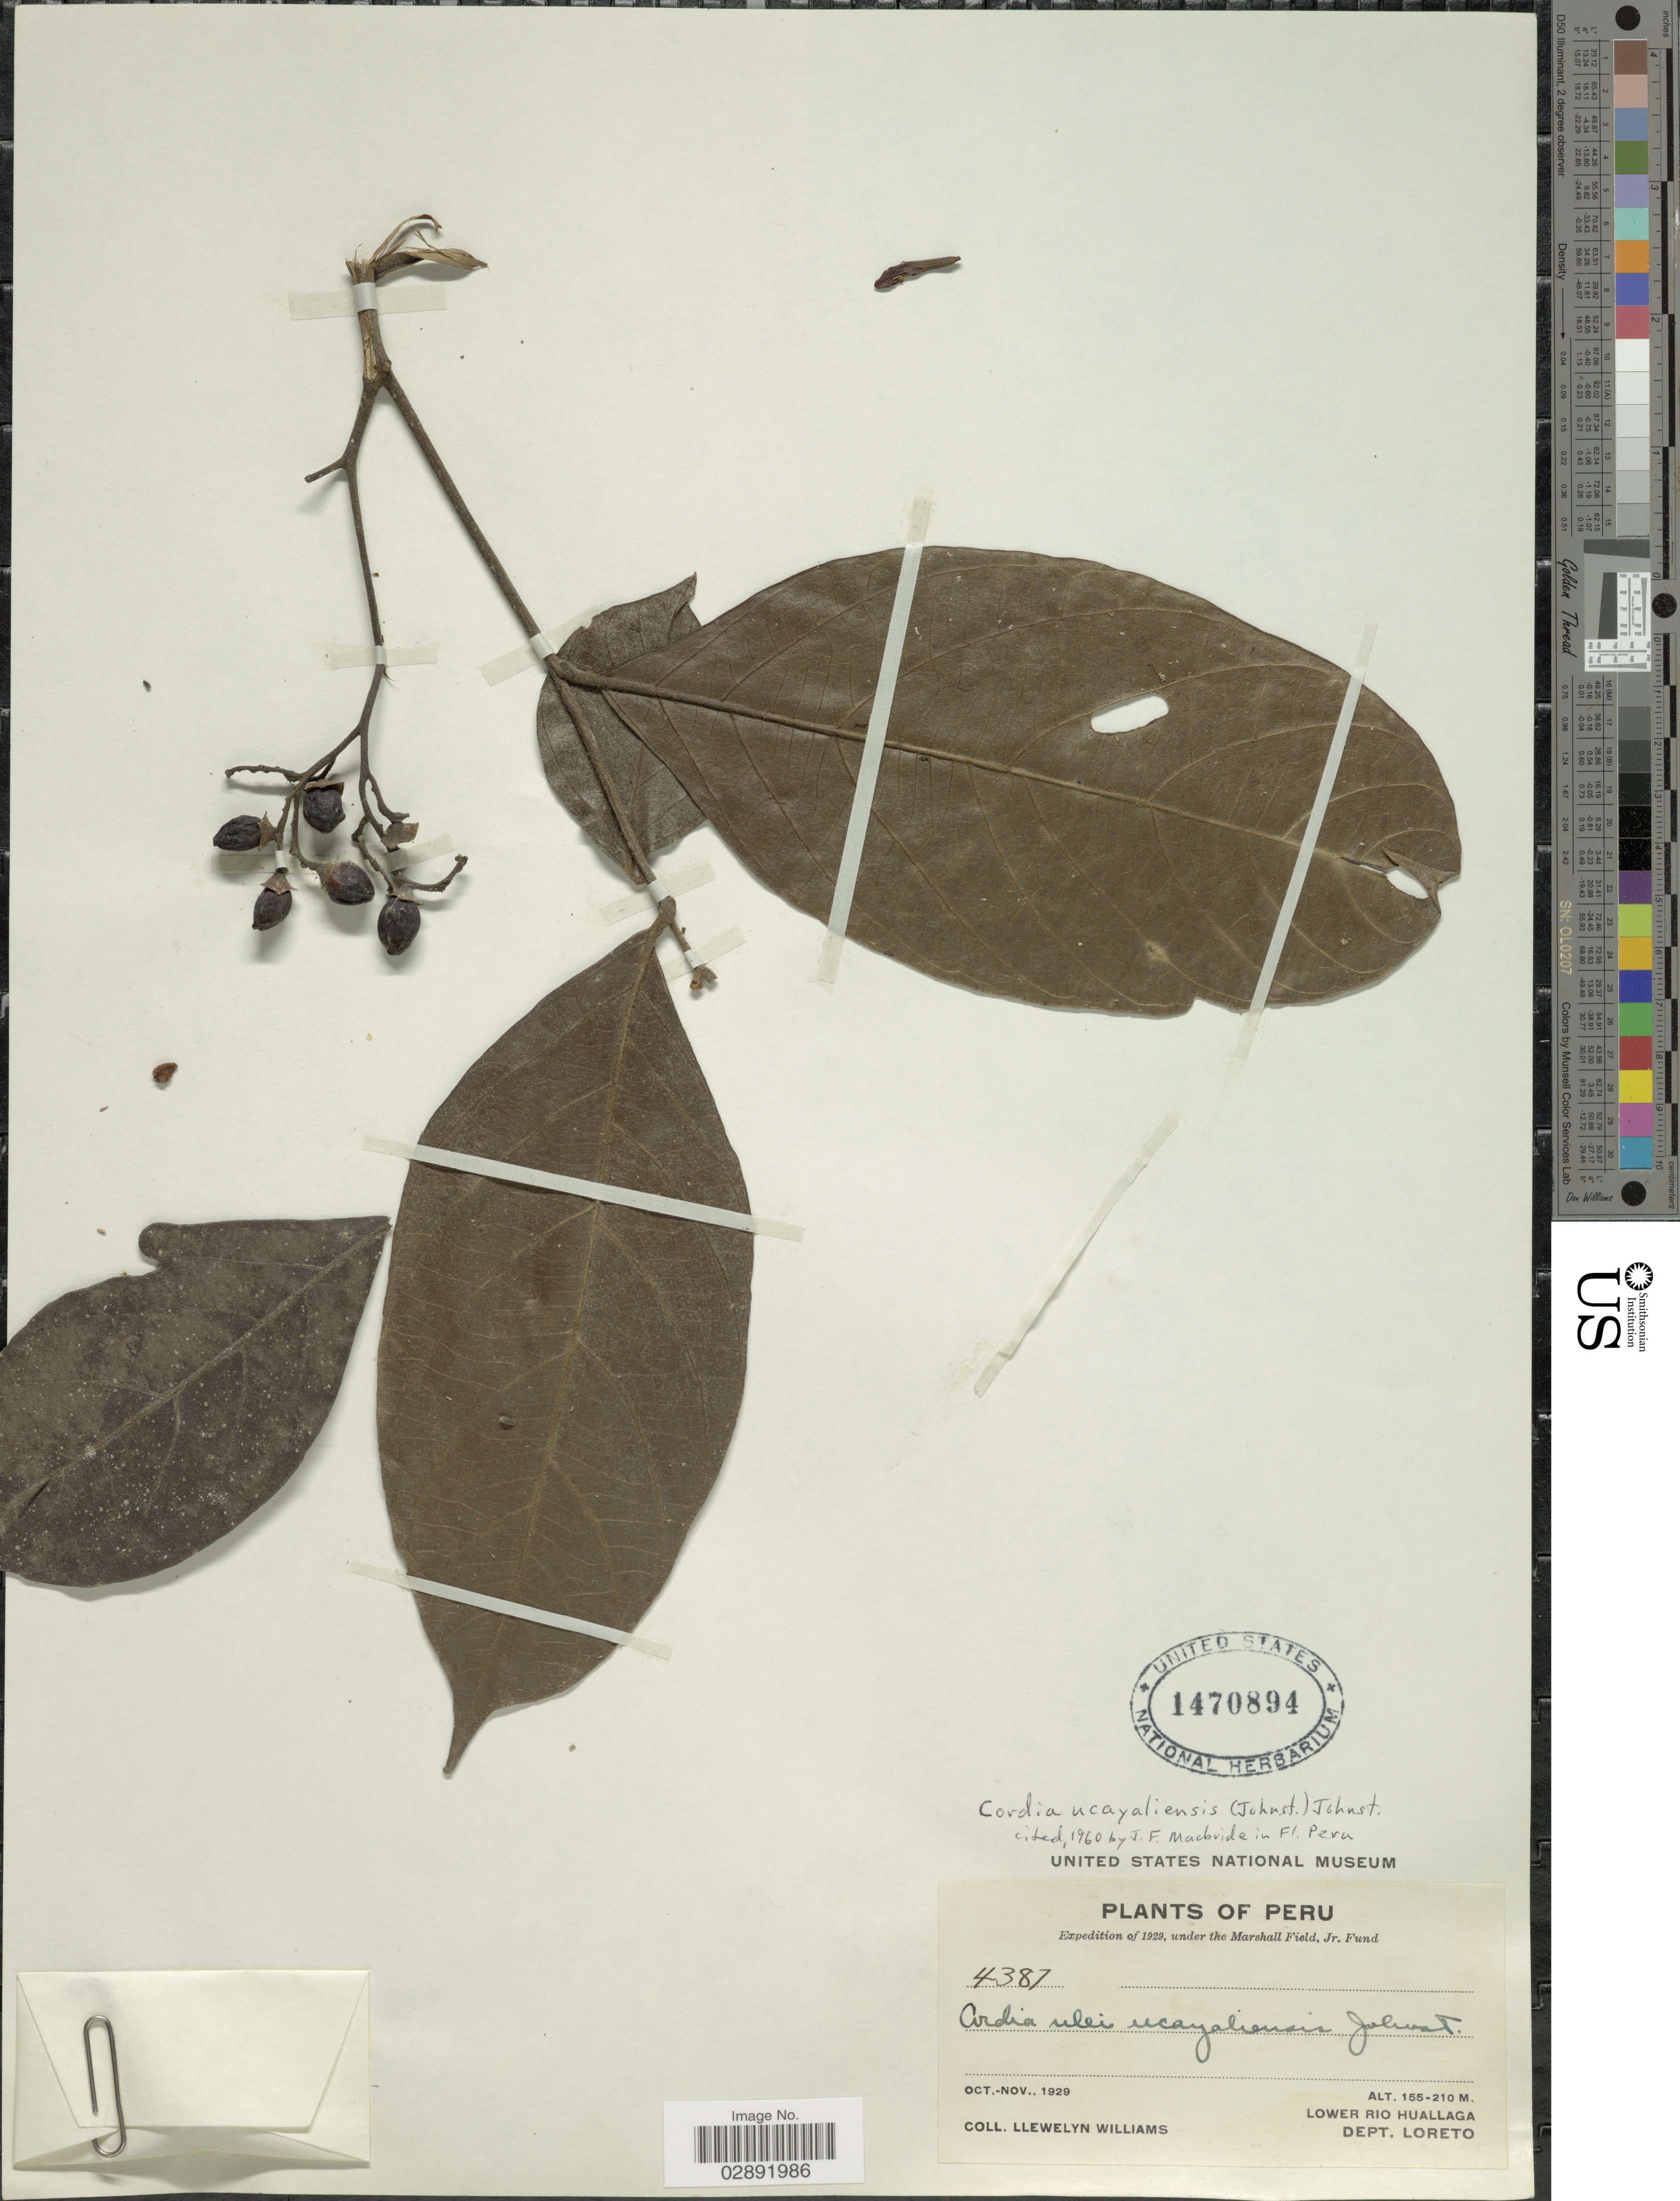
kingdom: Plantae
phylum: Tracheophyta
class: Magnoliopsida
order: Boraginales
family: Cordiaceae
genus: Cordia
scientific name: Cordia ucayaliensis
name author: I.M. Johnst.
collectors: Ll. Williams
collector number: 4387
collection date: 1929-10/1929-11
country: Peru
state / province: Loreto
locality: Lower Rio Huallaga, Dept. Loreto.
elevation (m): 155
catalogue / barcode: US 1470894